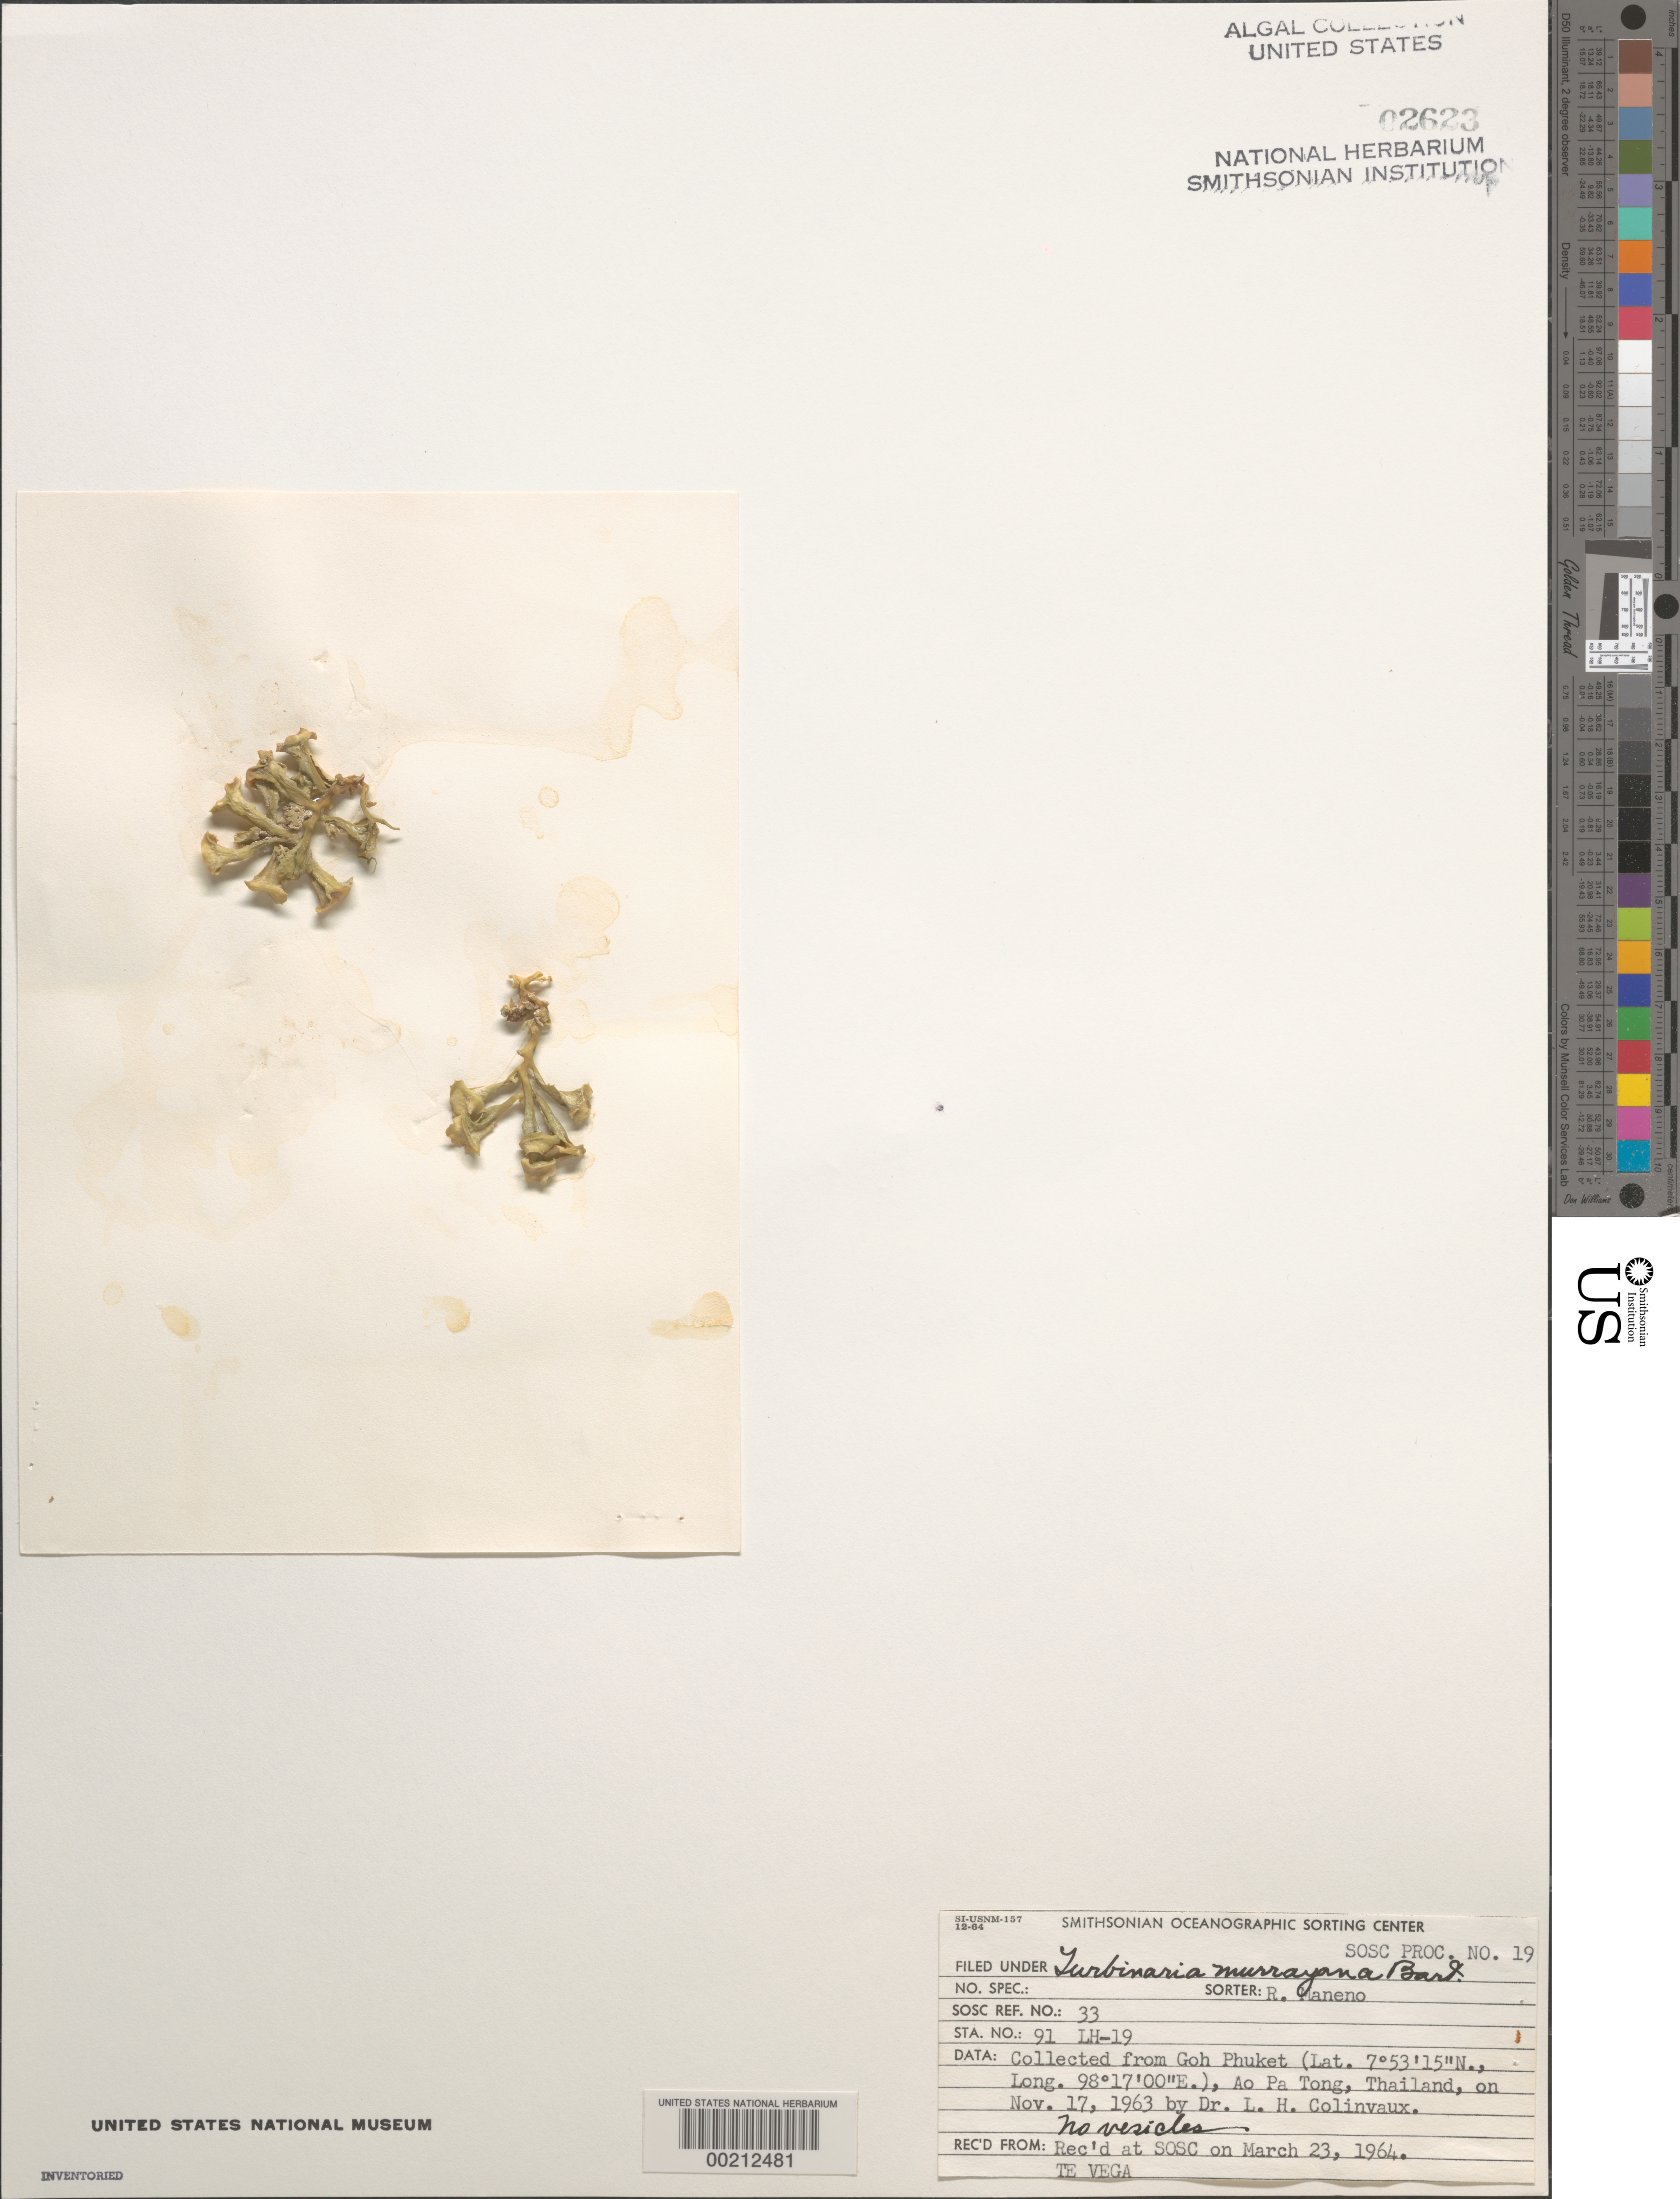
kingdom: Chromista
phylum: Ochrophyta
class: Phaeophyceae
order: Fucales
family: Sargassaceae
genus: Turbinaria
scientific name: Turbinaria murrayana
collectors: L. Hillis-Colinvaux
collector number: Lh-19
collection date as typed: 17 Nov 1963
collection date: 1963-11-17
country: Thailand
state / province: Phuket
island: Phuket Island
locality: Ao Pa Tong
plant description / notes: Te Vega Cruise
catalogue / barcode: US 2623